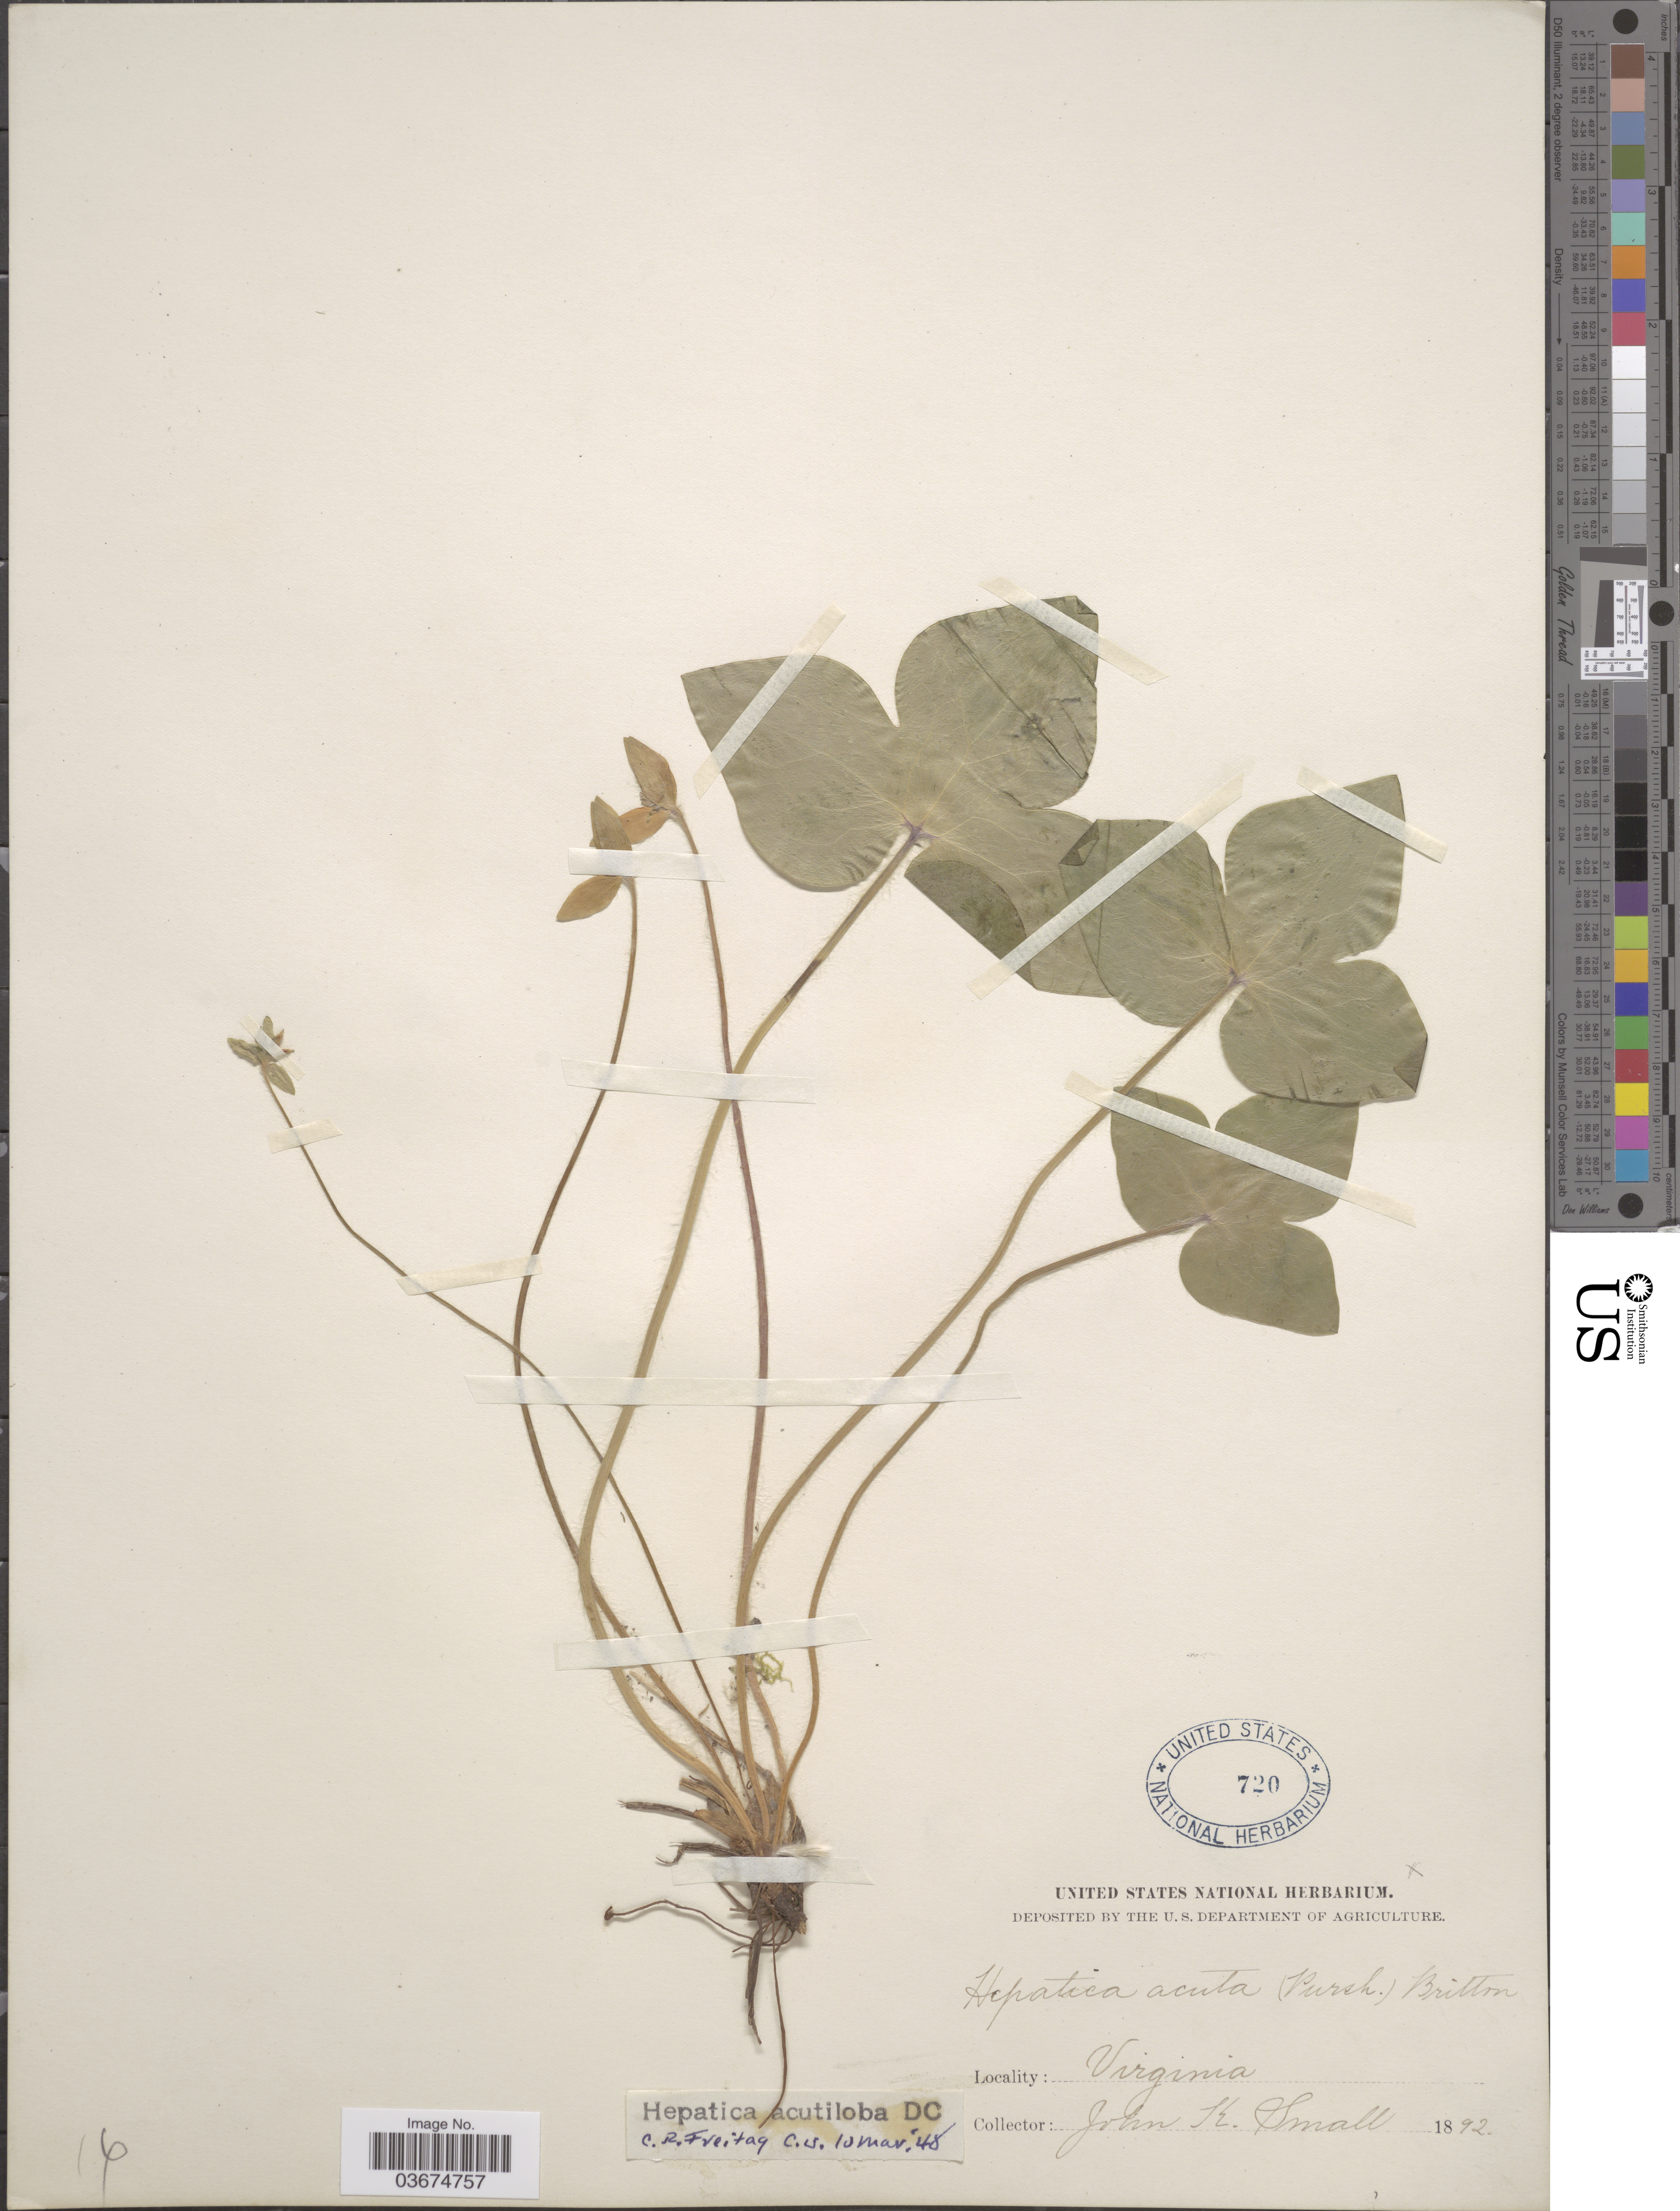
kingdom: Plantae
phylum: Tracheophyta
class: Magnoliopsida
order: Ranunculales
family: Ranunculaceae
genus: Hepatica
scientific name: Hepatica acutiloba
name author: DC.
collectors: J. K. Small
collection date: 1892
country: United States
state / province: Virginia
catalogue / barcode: US 720